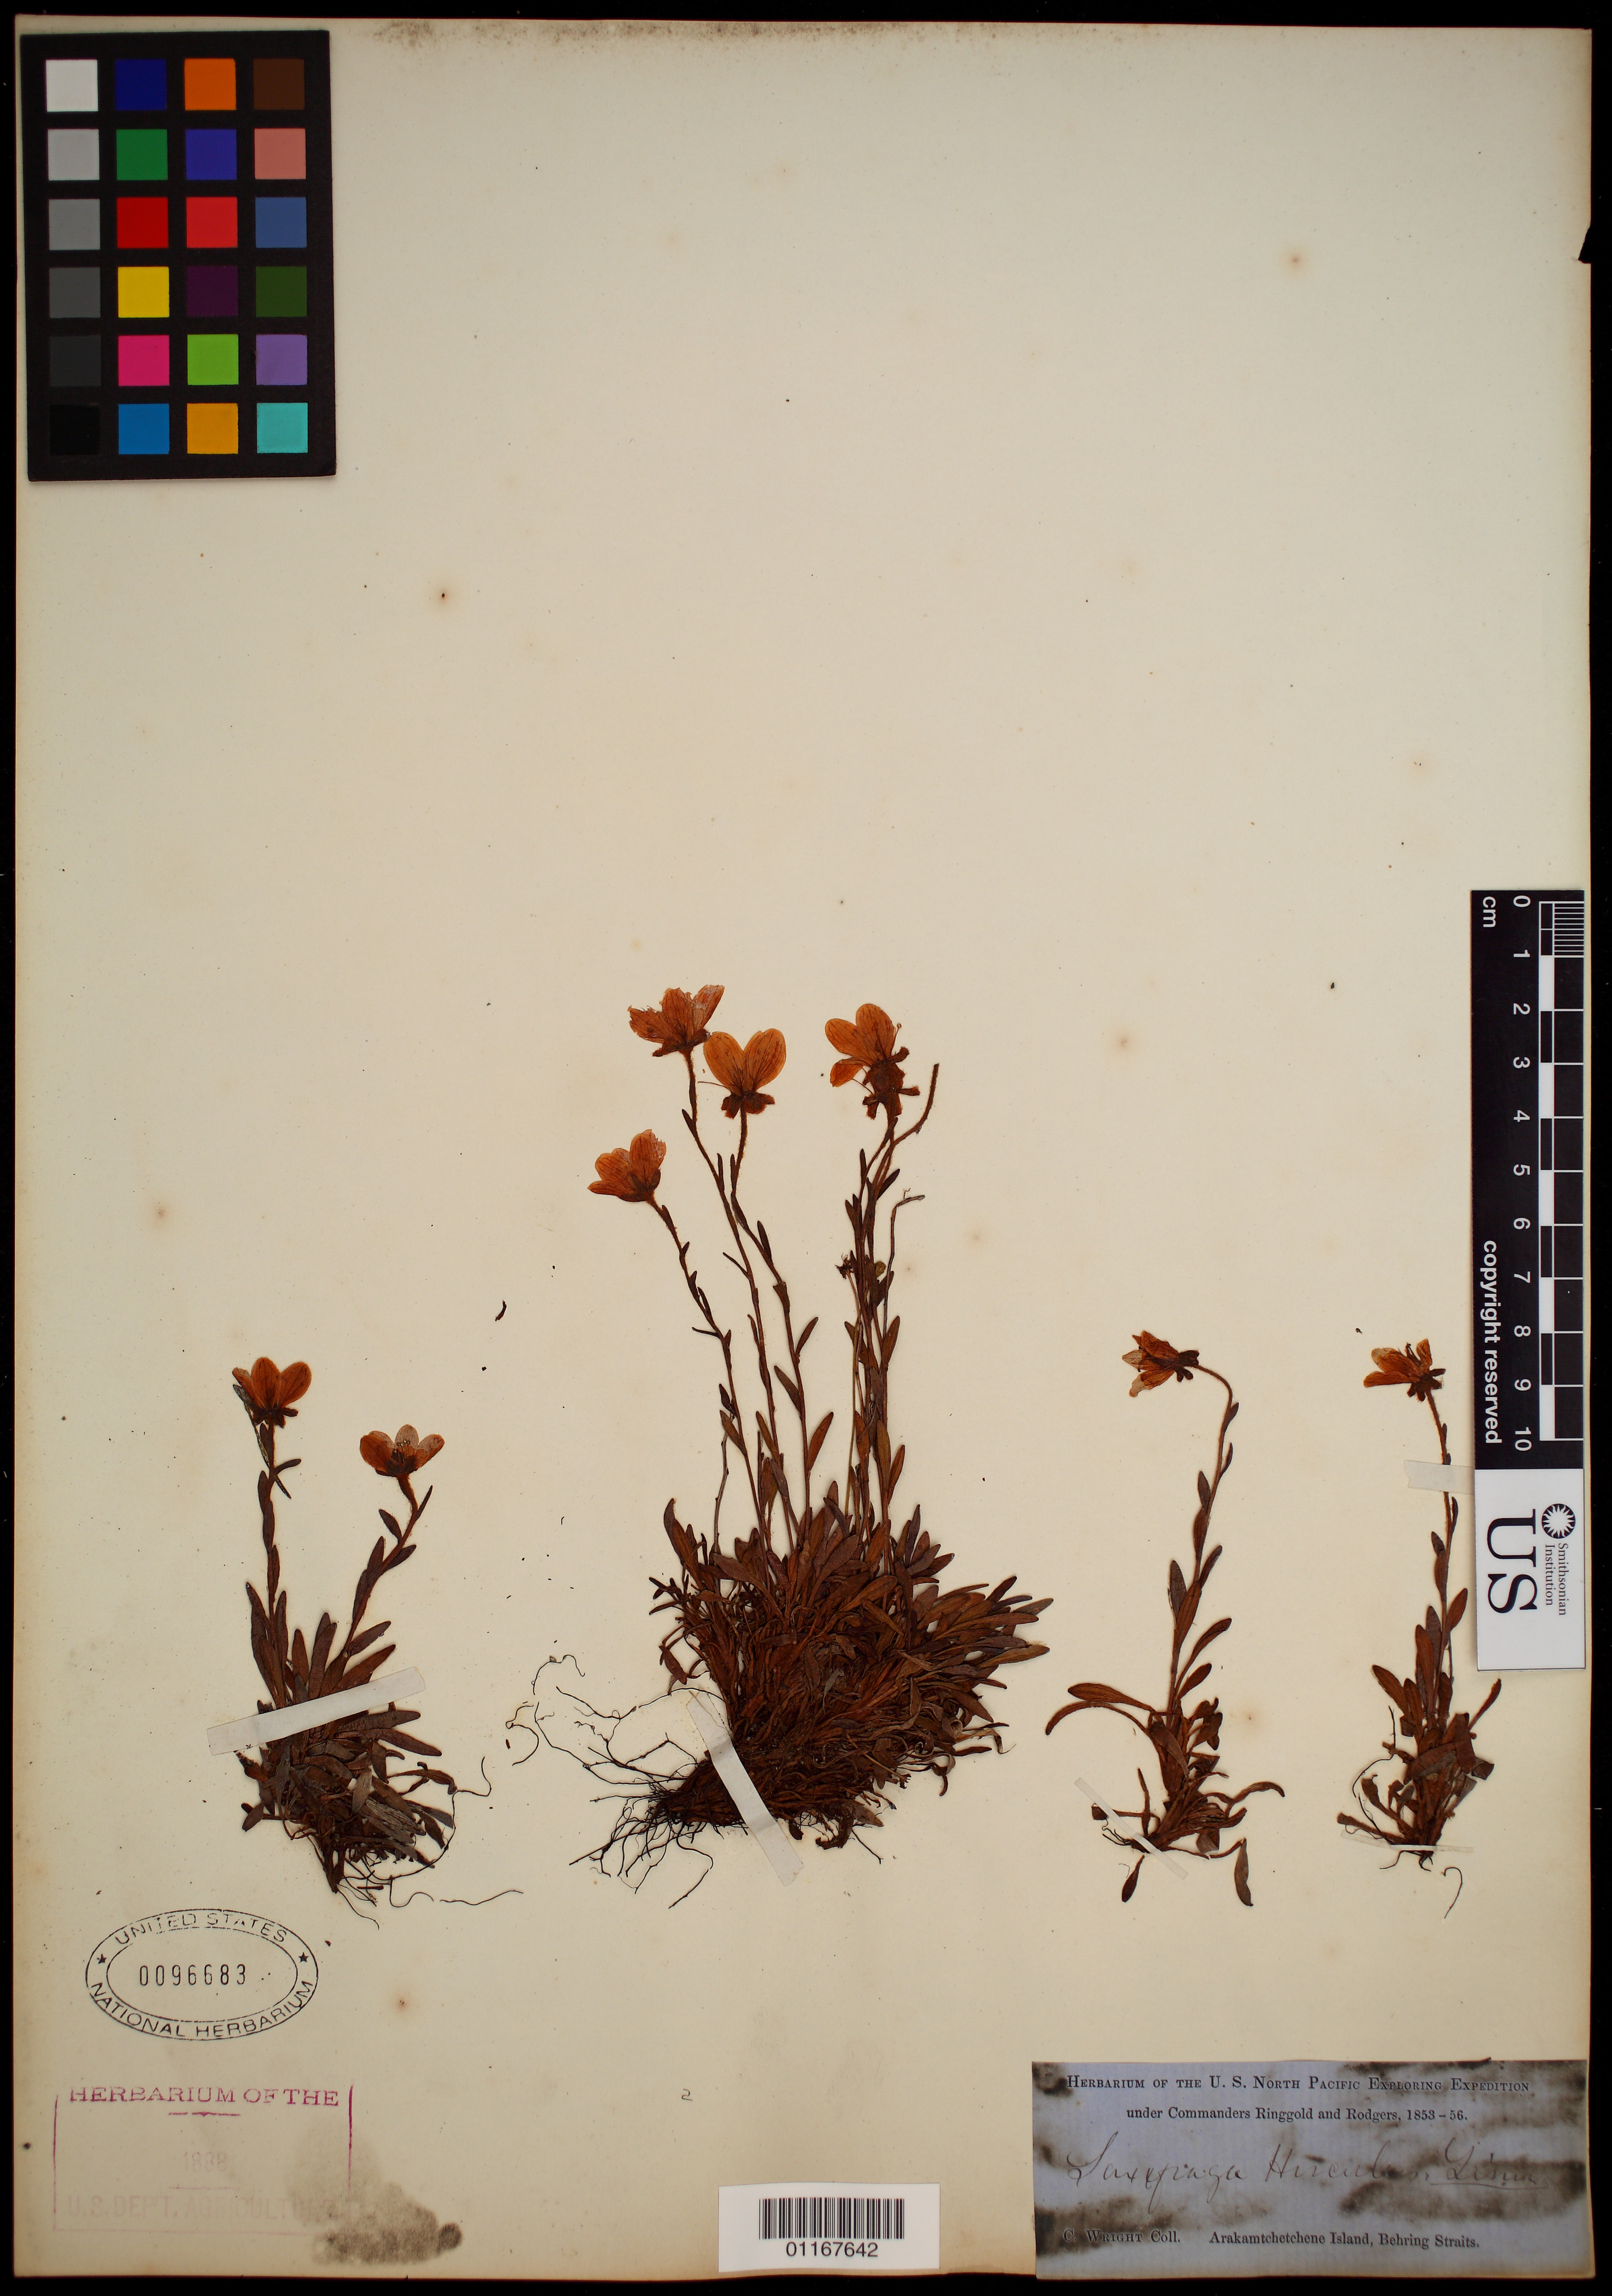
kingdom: Plantae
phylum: Tracheophyta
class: Magnoliopsida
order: Saxifragales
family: Saxifragaceae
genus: Saxifraga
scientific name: Saxifraga hirculus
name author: L.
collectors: C. Wright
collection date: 1853/1856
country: Russian Federation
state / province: Chukotka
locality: Arakamtchetchene I. Bering Straits.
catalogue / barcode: US 96683